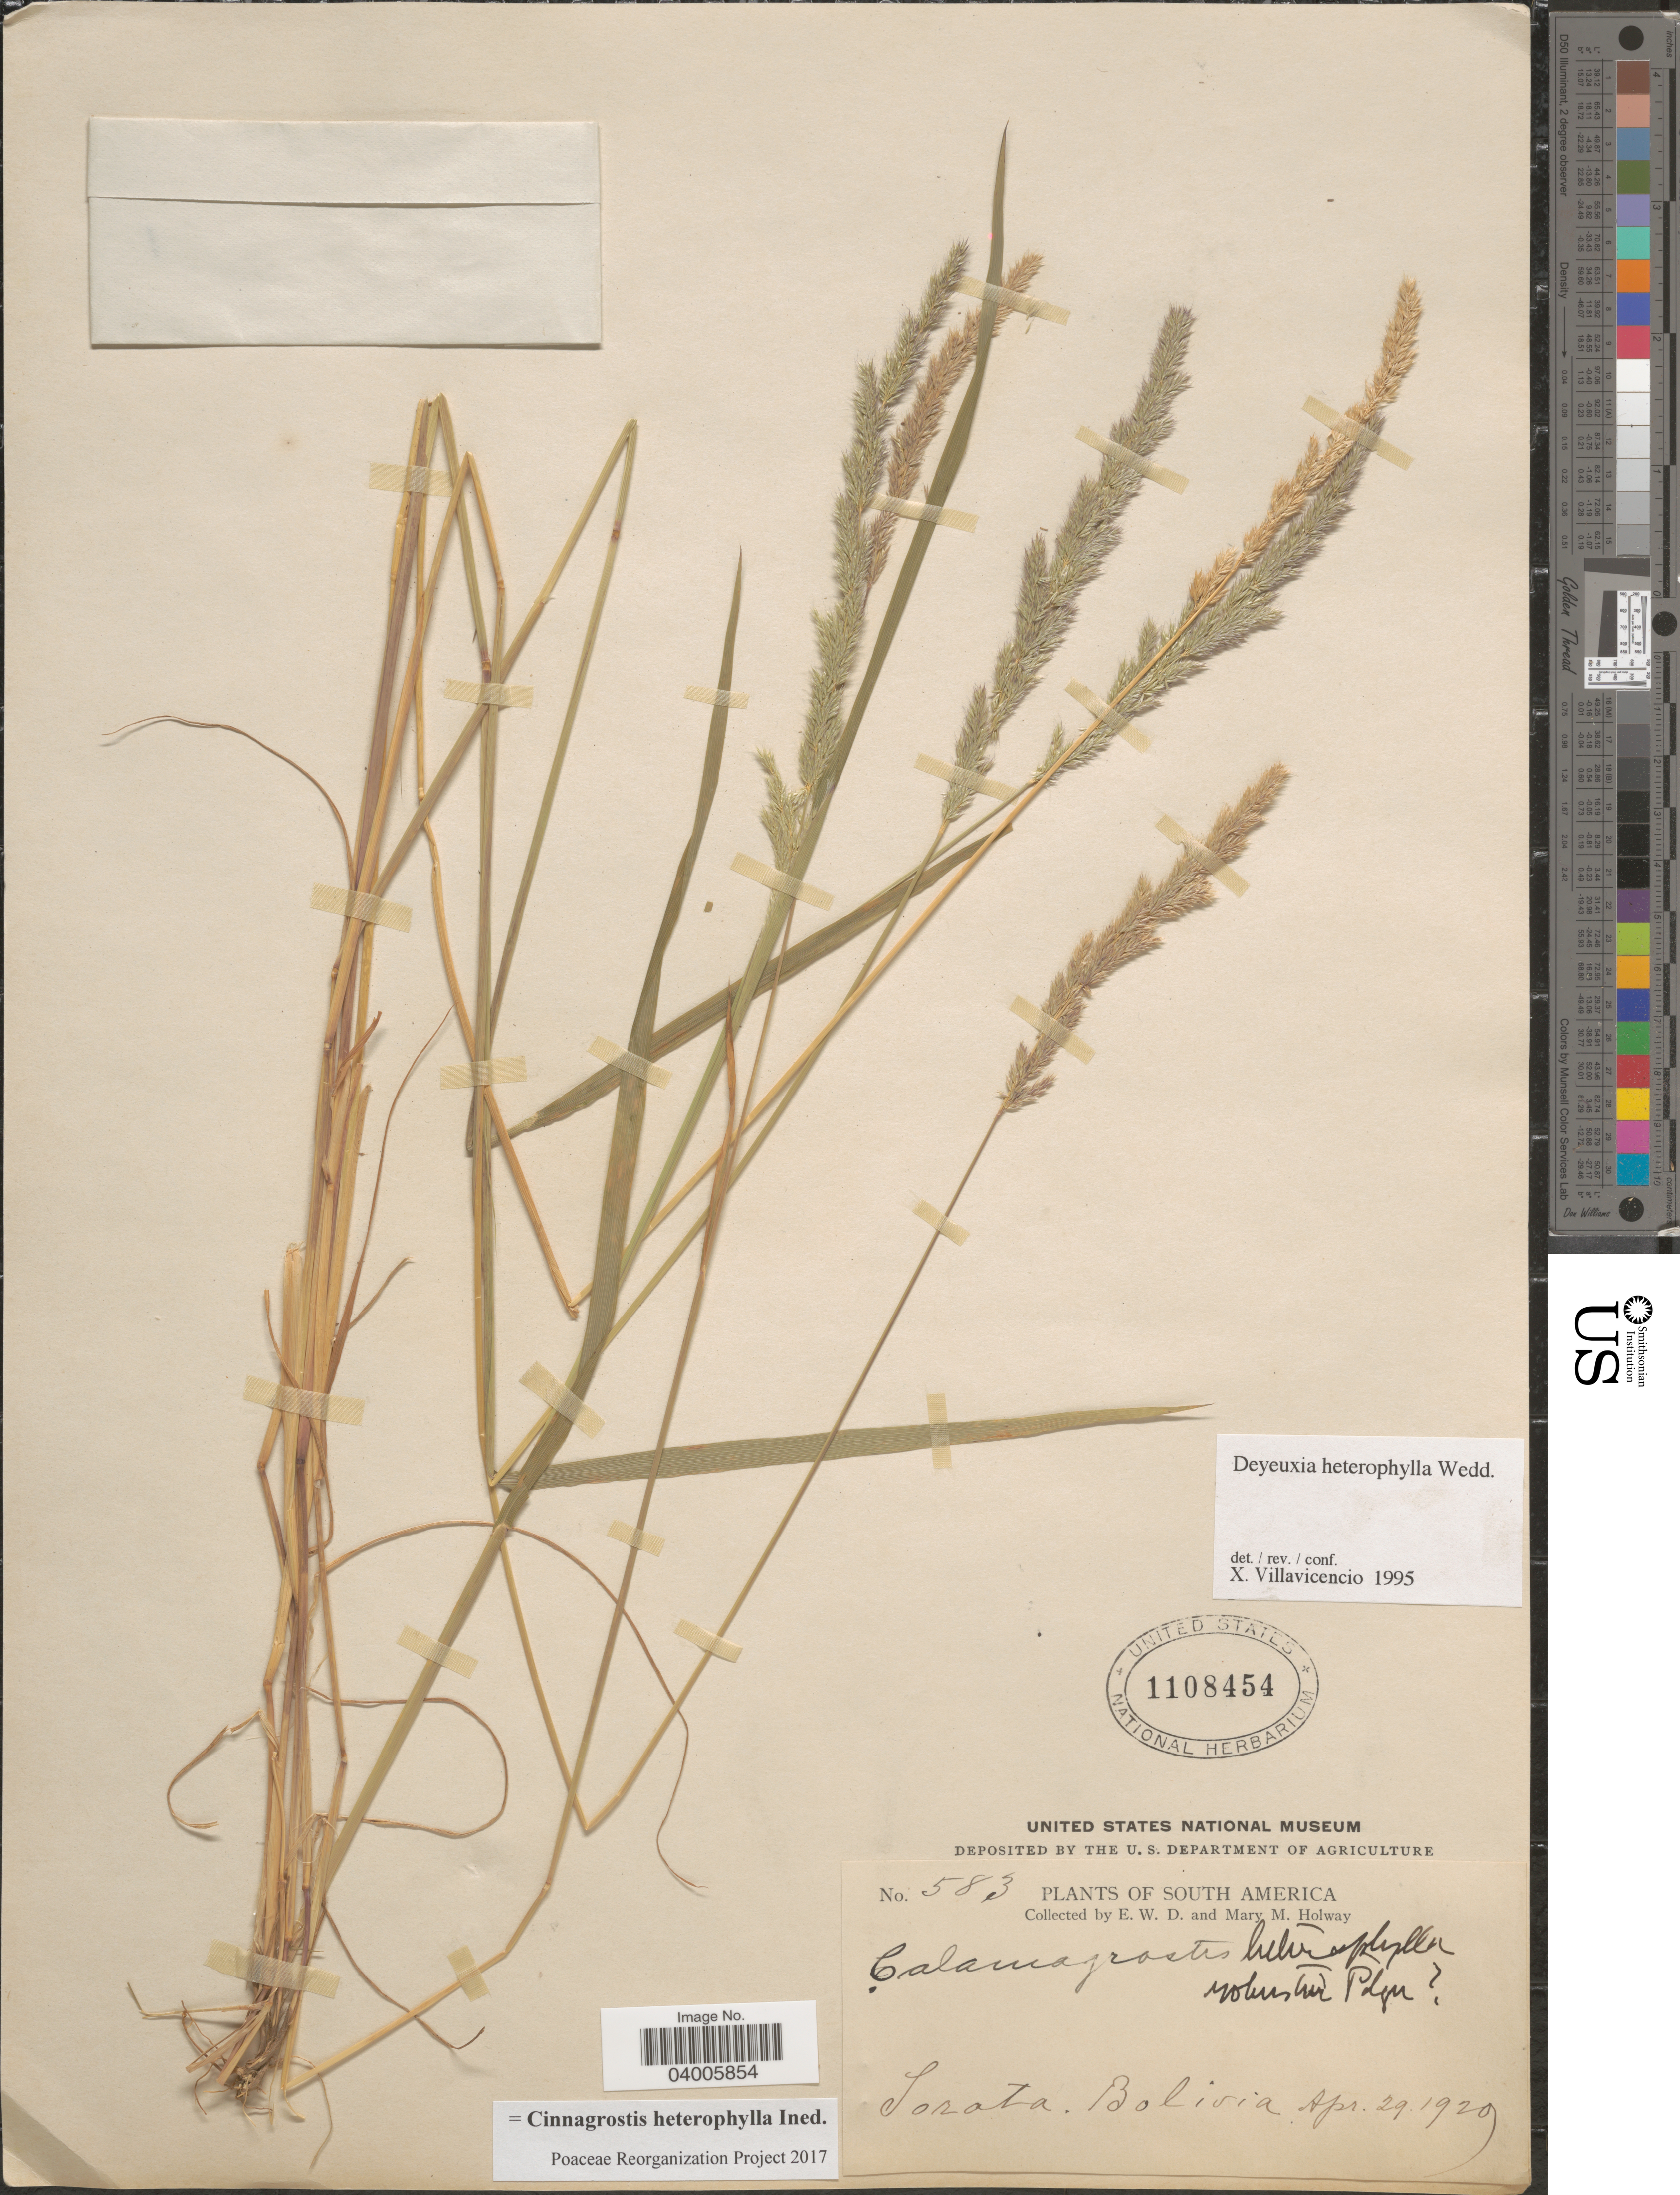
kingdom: Plantae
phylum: Tracheophyta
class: Liliopsida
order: Poales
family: Poaceae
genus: Cinnagrostis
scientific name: Cinnagrostis heterophylla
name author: (Wedd.) P.M. Peterson et al.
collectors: E. W. D. Holway & M. M. Holway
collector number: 583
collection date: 1920-04-29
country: Bolivia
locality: Sorata.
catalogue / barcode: US 1108454